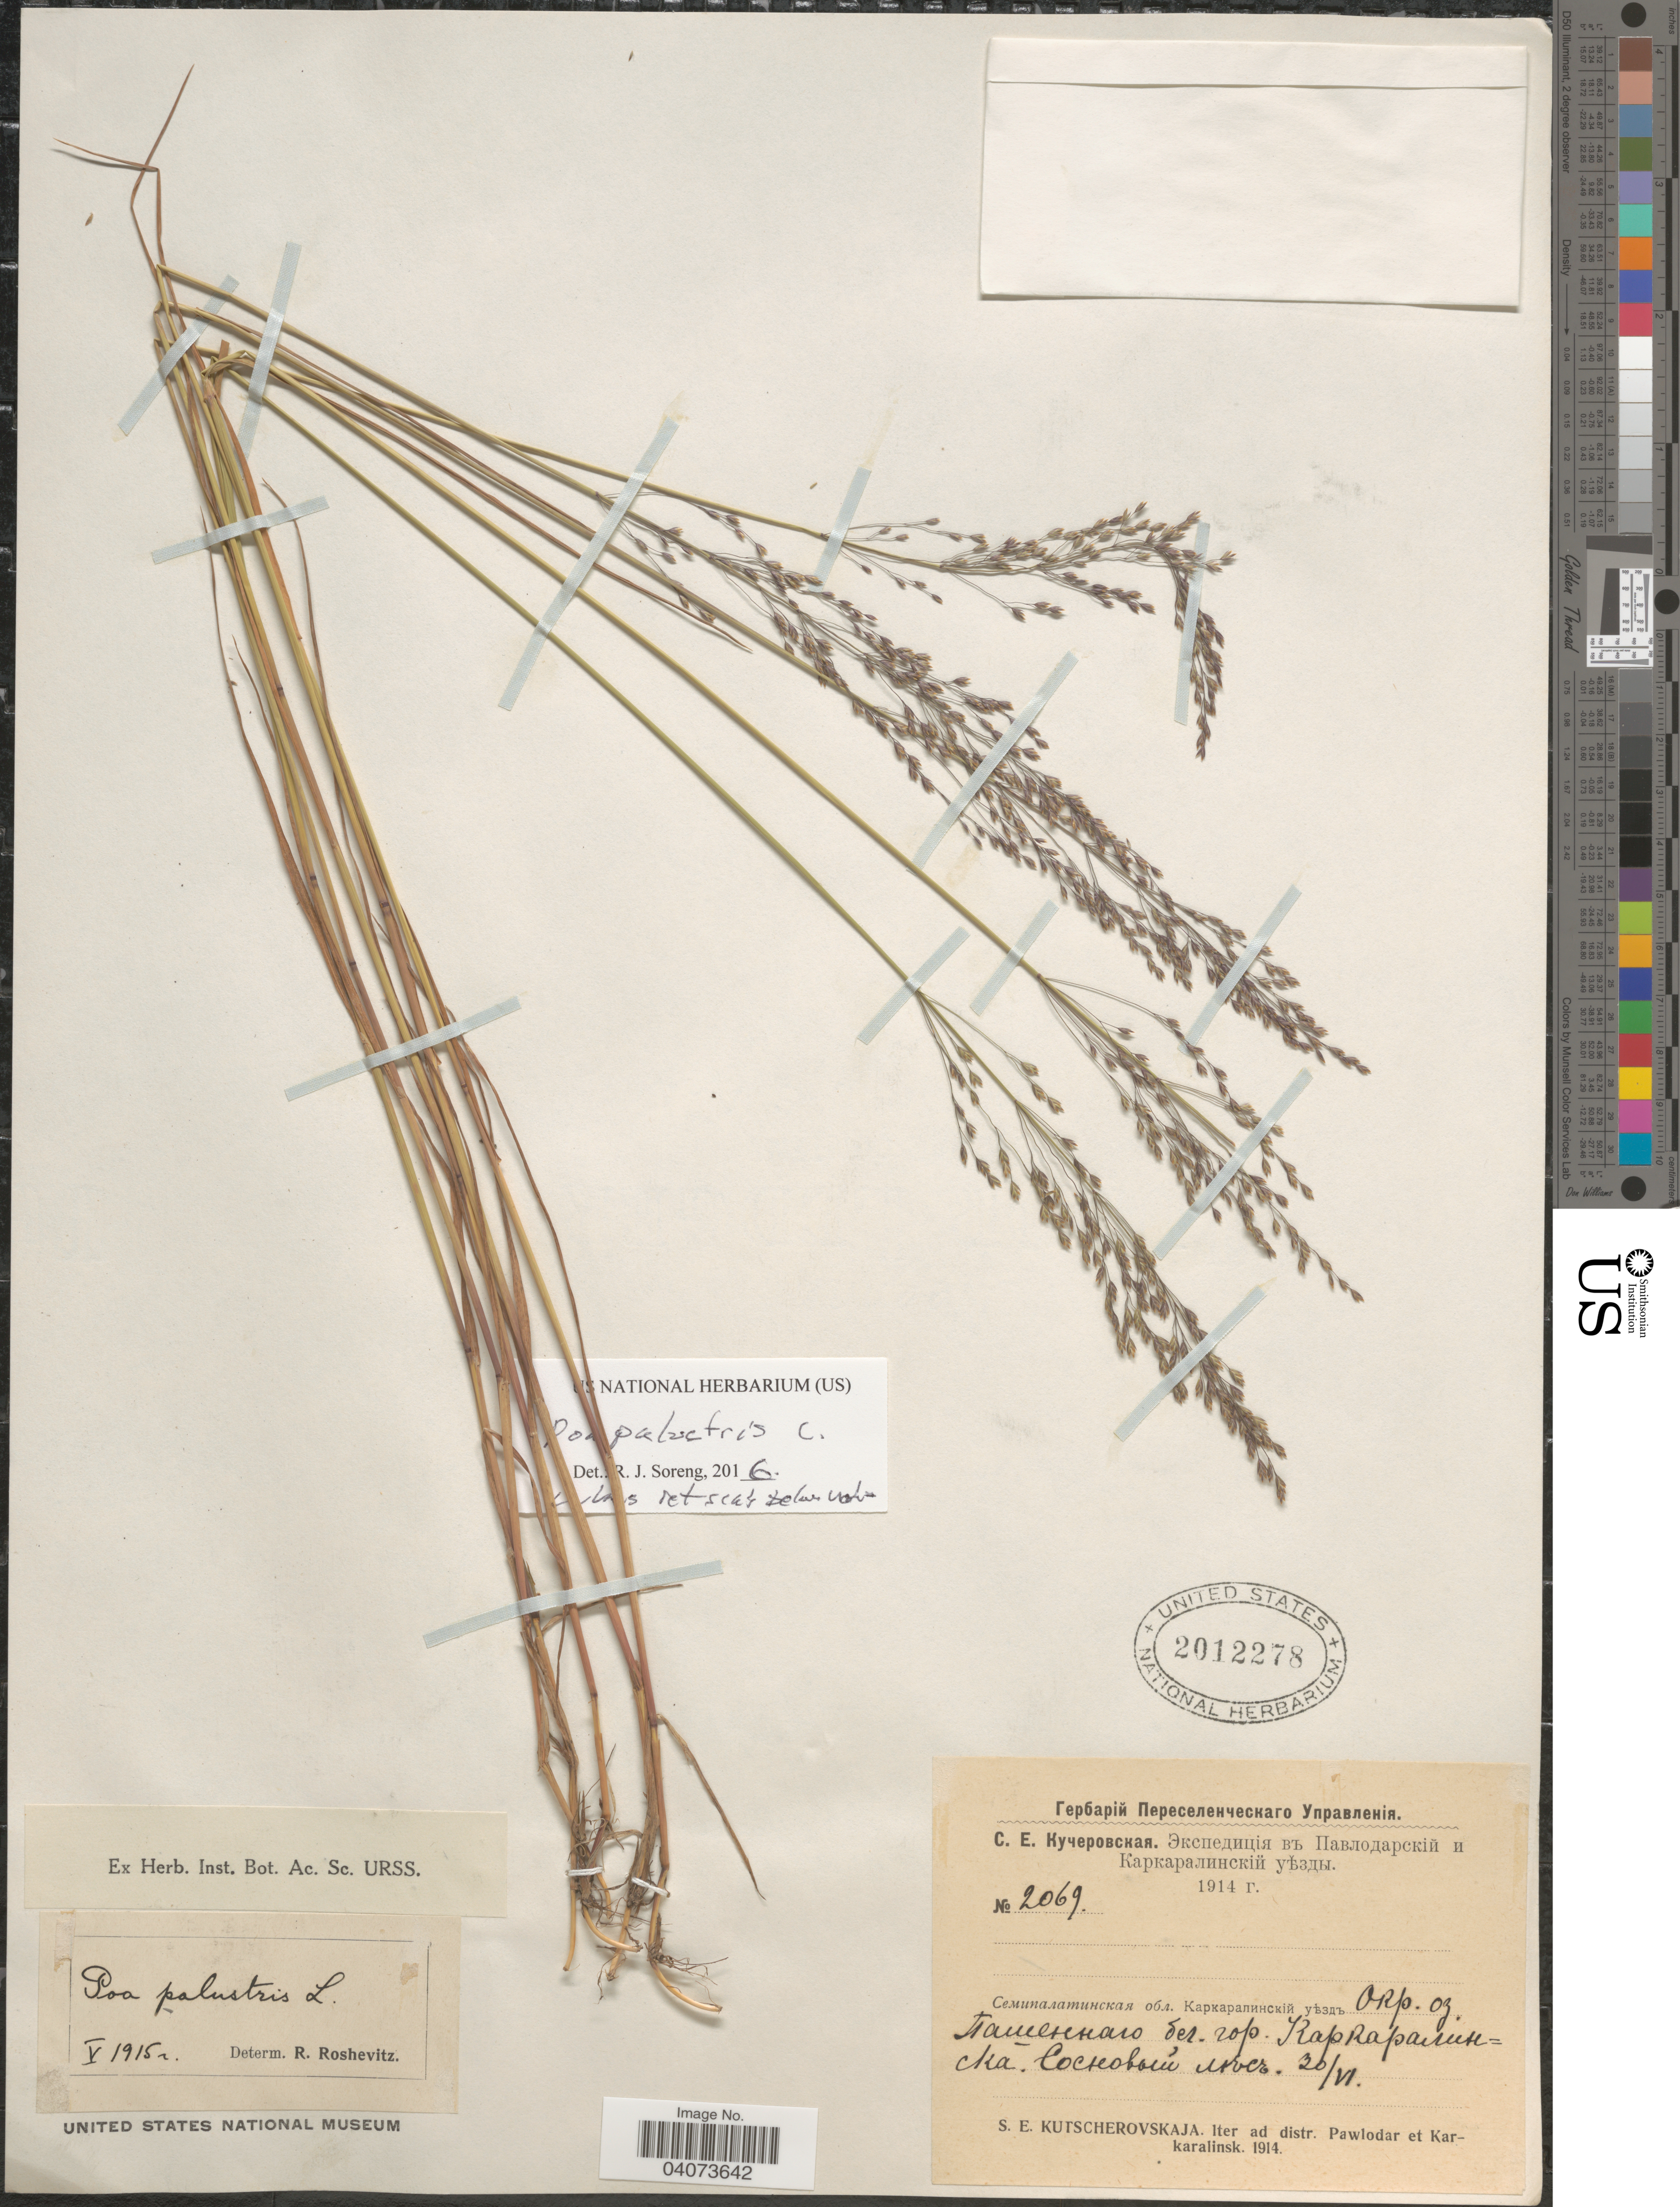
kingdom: Plantae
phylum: Tracheophyta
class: Liliopsida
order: Poales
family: Poaceae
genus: Poa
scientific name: Poa palustris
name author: L.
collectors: S. Kutscherovskaja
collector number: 2069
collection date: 1914-06-30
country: Kazakhstan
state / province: Qaraghandy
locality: Iter ad distr, Pawlodar et Karkaralinsk. Vicinity of lake Pashennaya, Karkaralinsk (now Qarqaraly )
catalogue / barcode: US 2012278